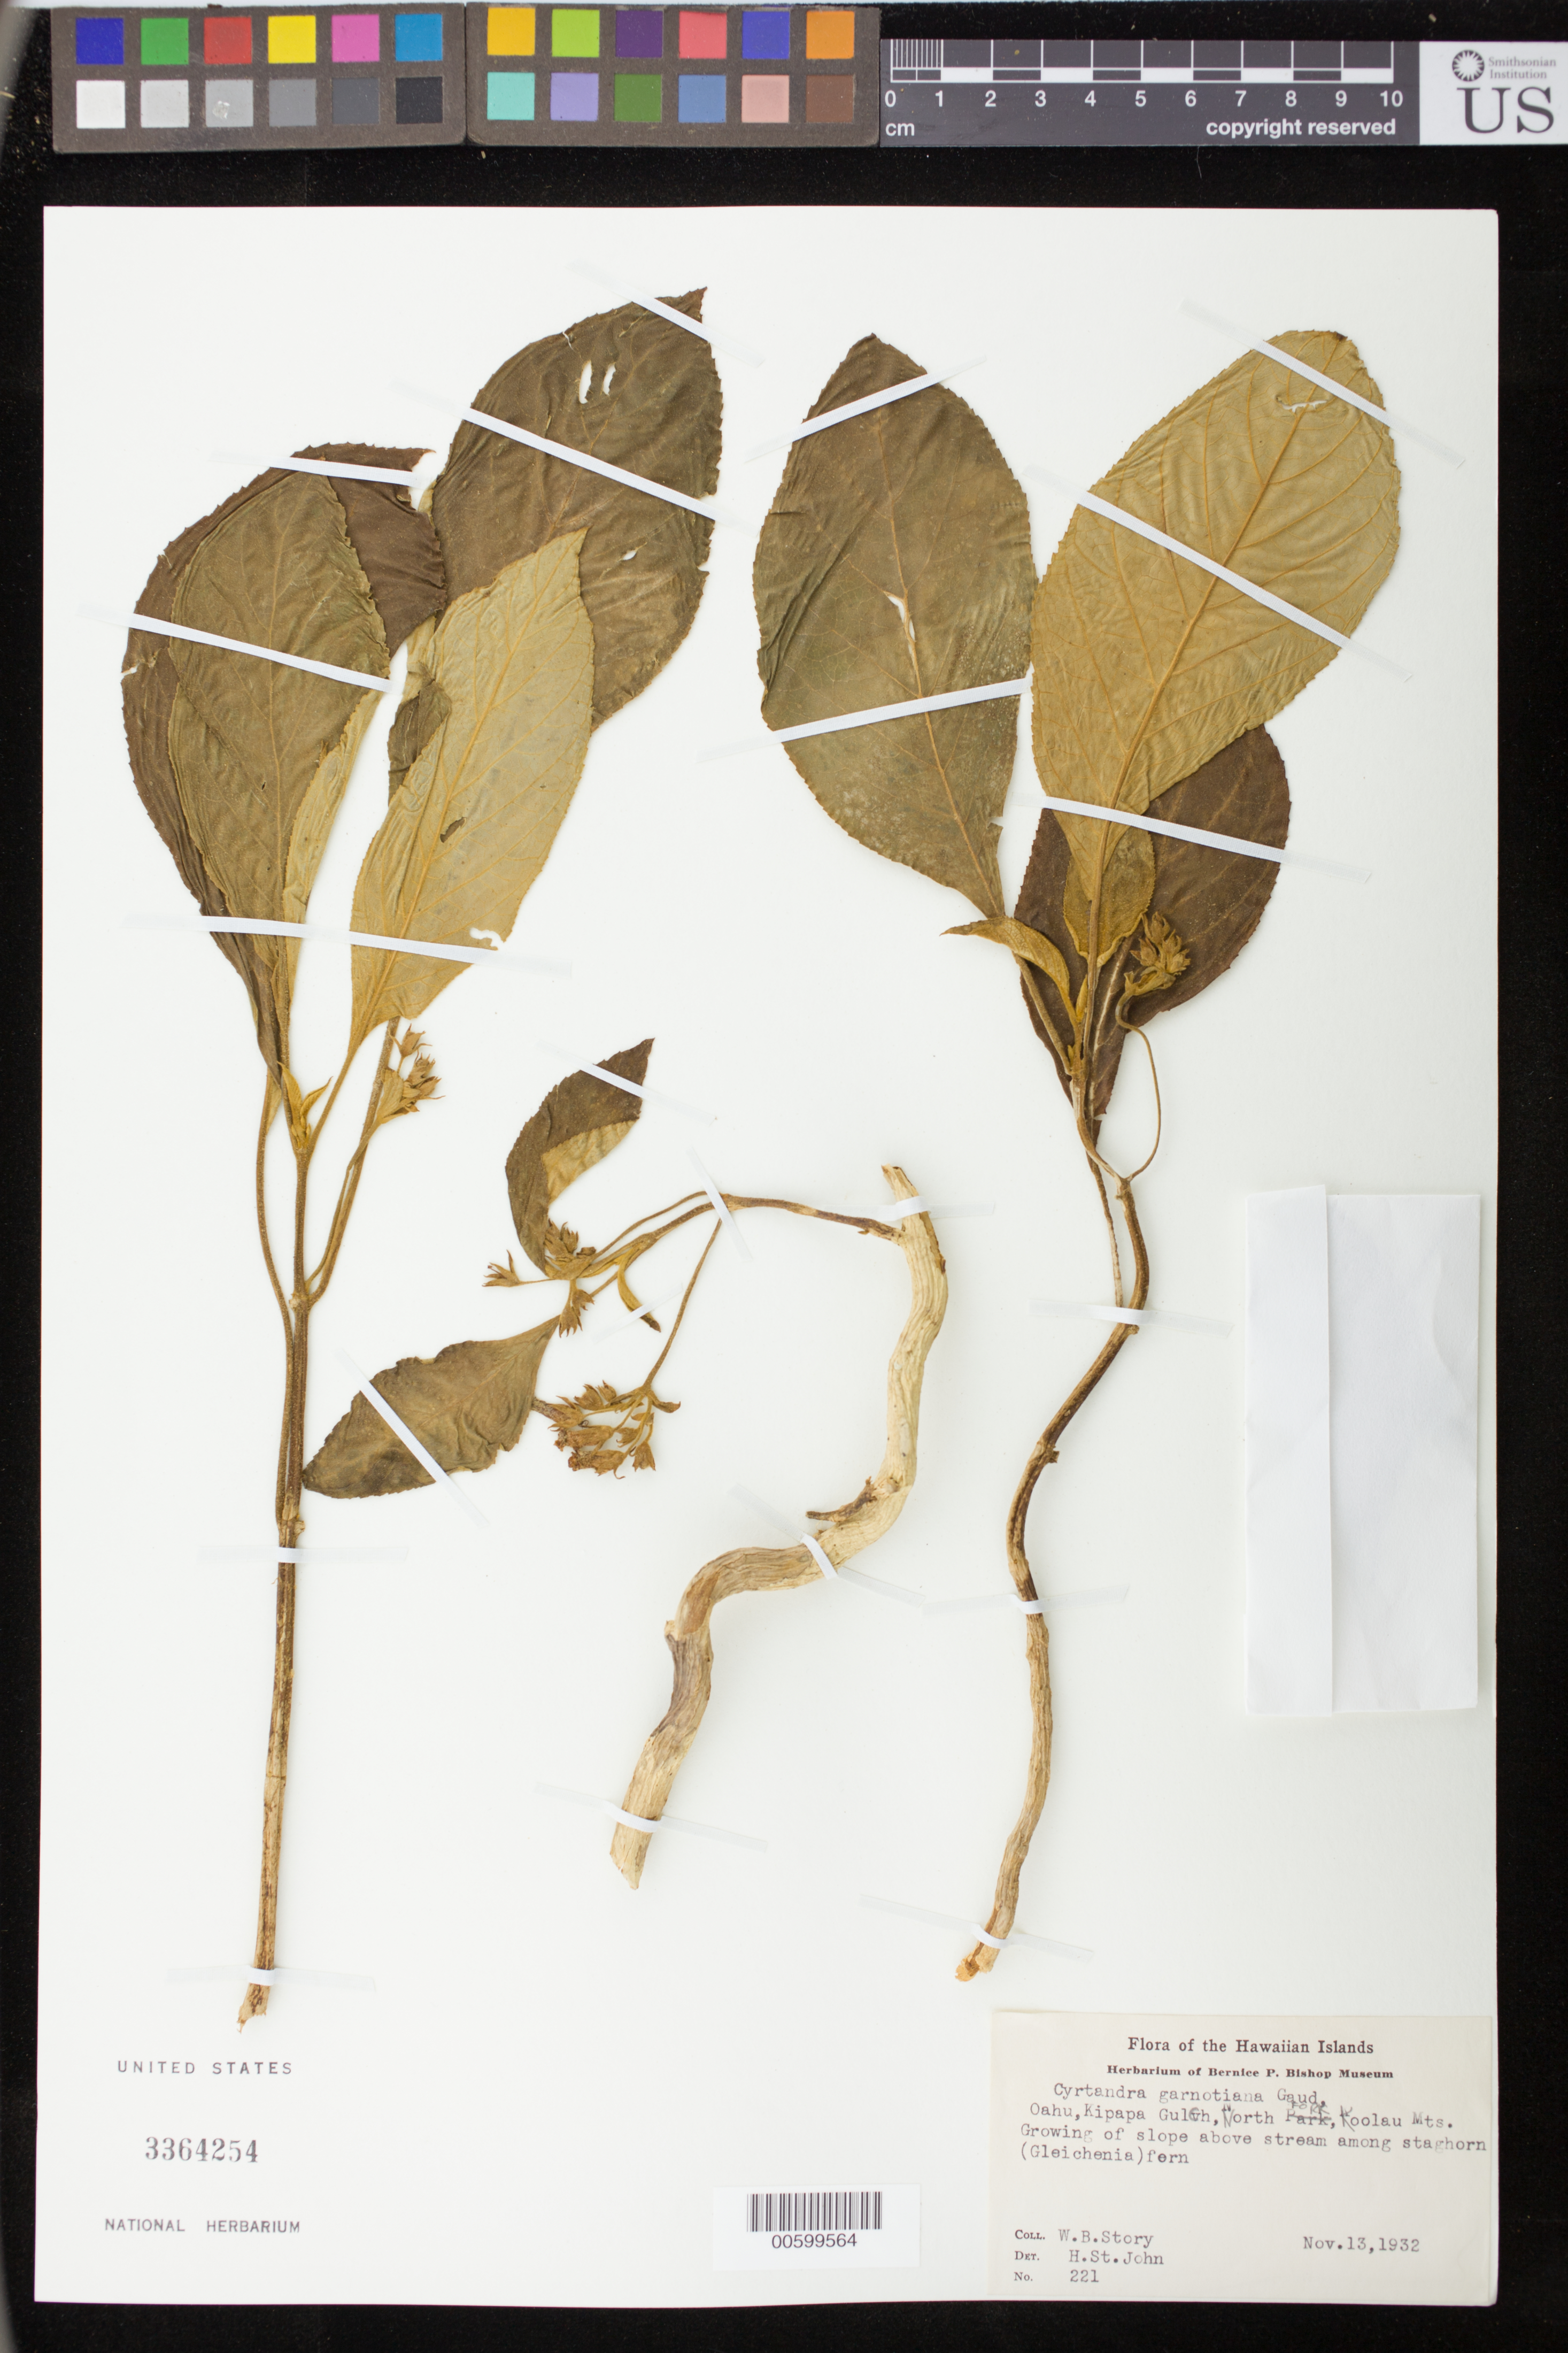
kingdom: Plantae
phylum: Tracheophyta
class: Magnoliopsida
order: Lamiales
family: Gesneriaceae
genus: Cyrtandra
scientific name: Cyrtandra cordifolia x C. garnotiana Gaudich.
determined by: Wagner, W. L., (BOT), Smithsonian Institution - National Museum of Natural History (UNITED STATES)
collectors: W. Storey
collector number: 221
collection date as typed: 13 Nov 1932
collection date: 1932-11-13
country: United States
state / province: Hawaii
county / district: Honolulu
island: Oahu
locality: Kipapa Gulch, N Fork, Koolau Mts.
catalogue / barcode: US 3364254